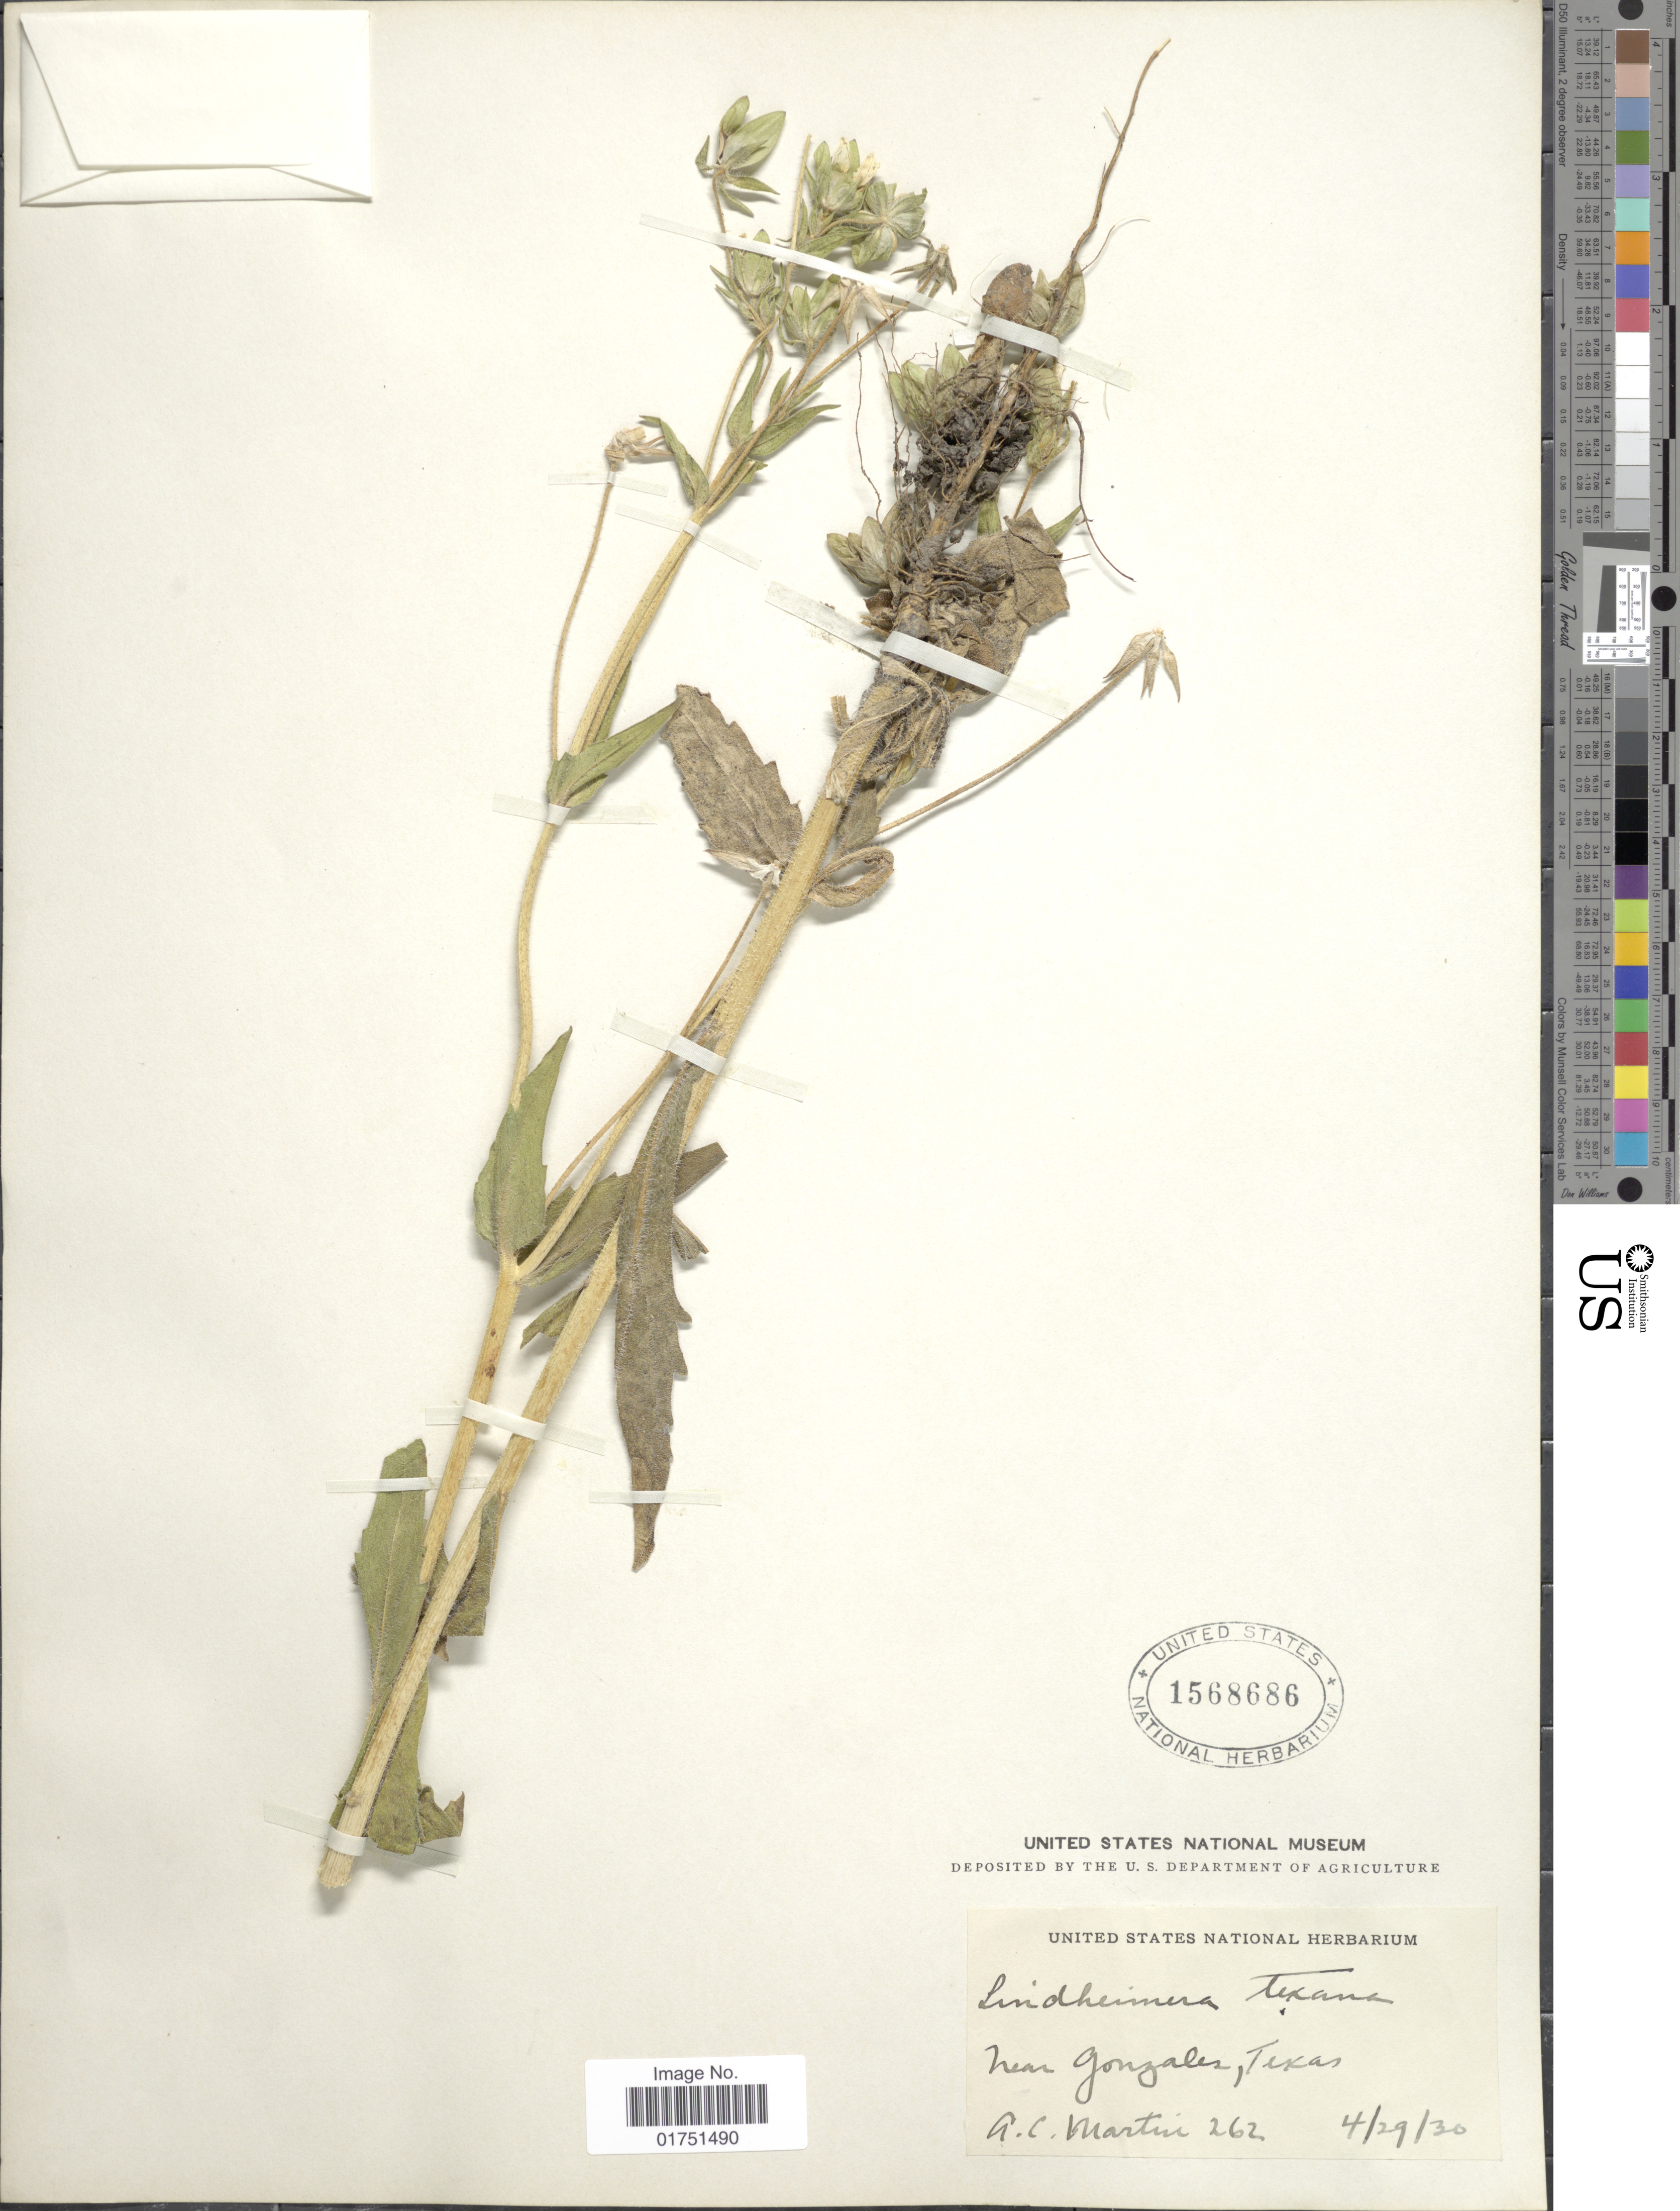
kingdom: Plantae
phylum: Tracheophyta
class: Magnoliopsida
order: Asterales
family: Asteraceae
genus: Lindheimera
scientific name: Lindheimera texana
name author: A. Gray & Engelm. in A. Gray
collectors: A. C. Martin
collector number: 262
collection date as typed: Transcribed d/m/y: 29/4/30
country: United States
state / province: Texas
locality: Near Gonzales, Texas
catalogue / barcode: US 1568686